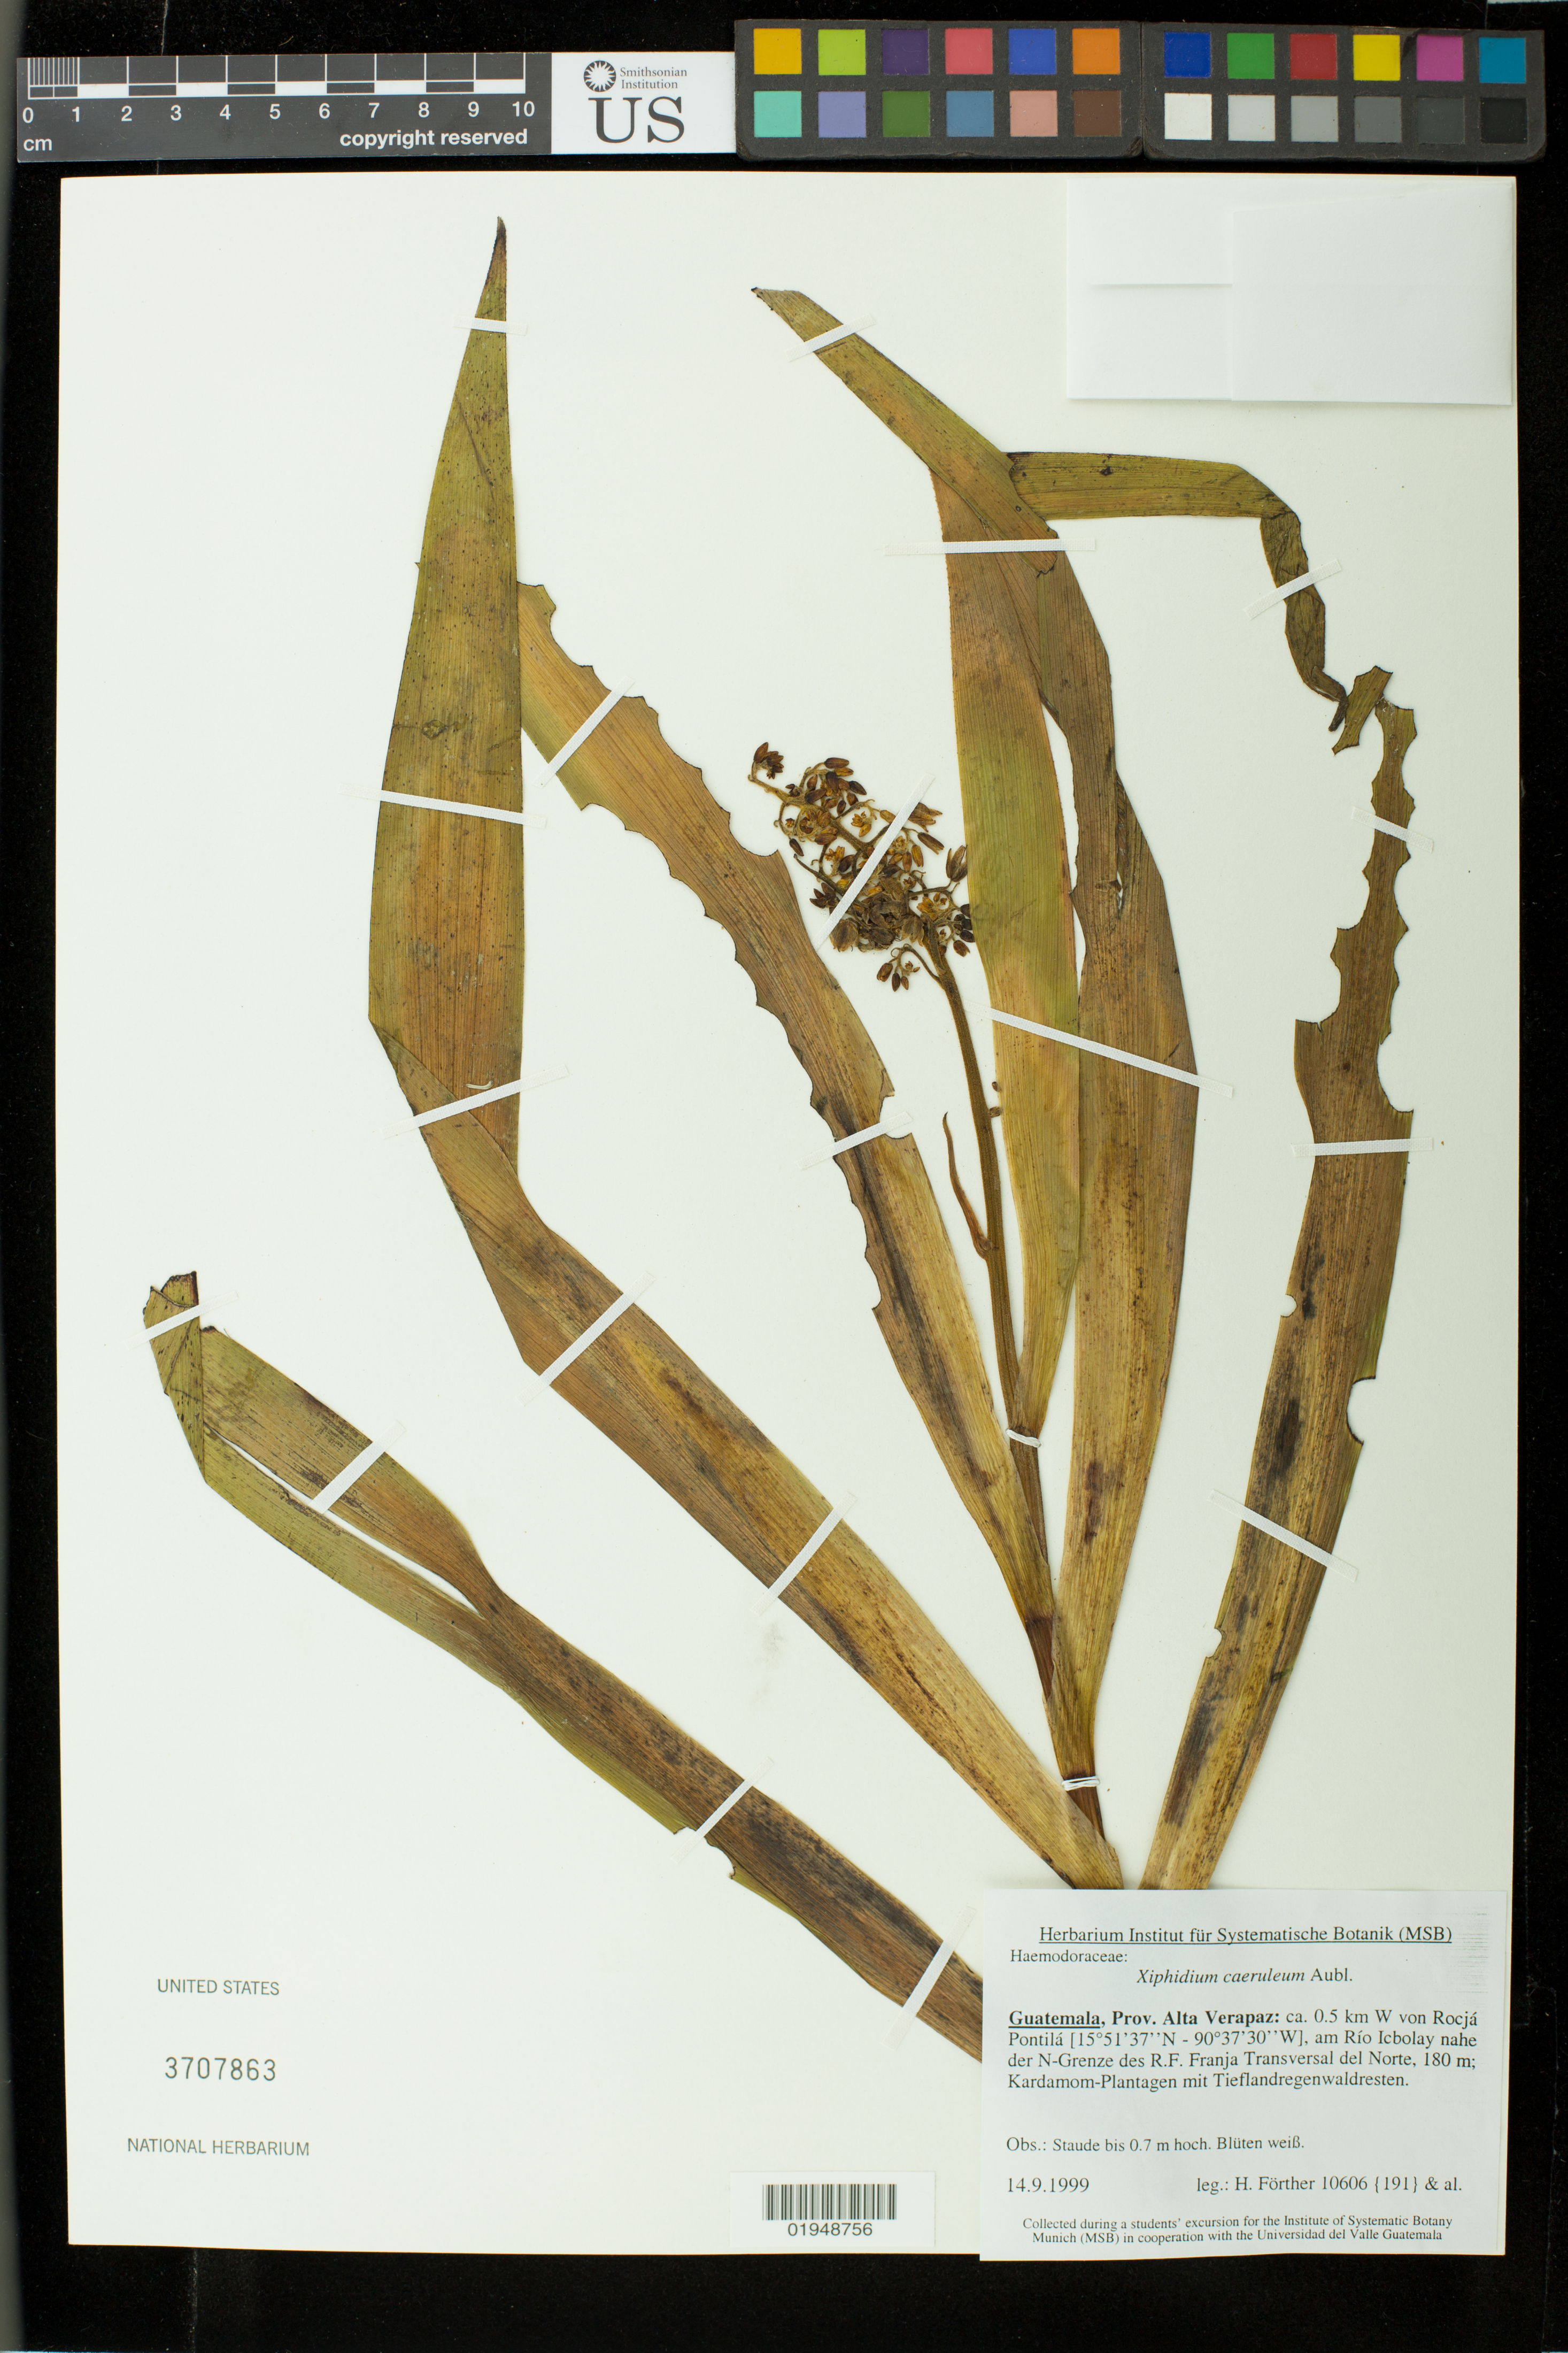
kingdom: Plantae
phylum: Tracheophyta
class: Liliopsida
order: Commelinales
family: Haemodoraceae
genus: Xiphidium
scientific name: Xiphidium caeruleum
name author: Aubl.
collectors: H. Förther & et al.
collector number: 10606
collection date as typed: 14.9.1999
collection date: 1999-09-14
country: Guatemala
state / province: Alta Verapaz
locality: ca. 0.5 km W von Rocjá Pontilá, am Rio Icbolay nahe der N-Grenze des R.F. Franja Transversal del Norte, 190 m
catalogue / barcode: US 3707863